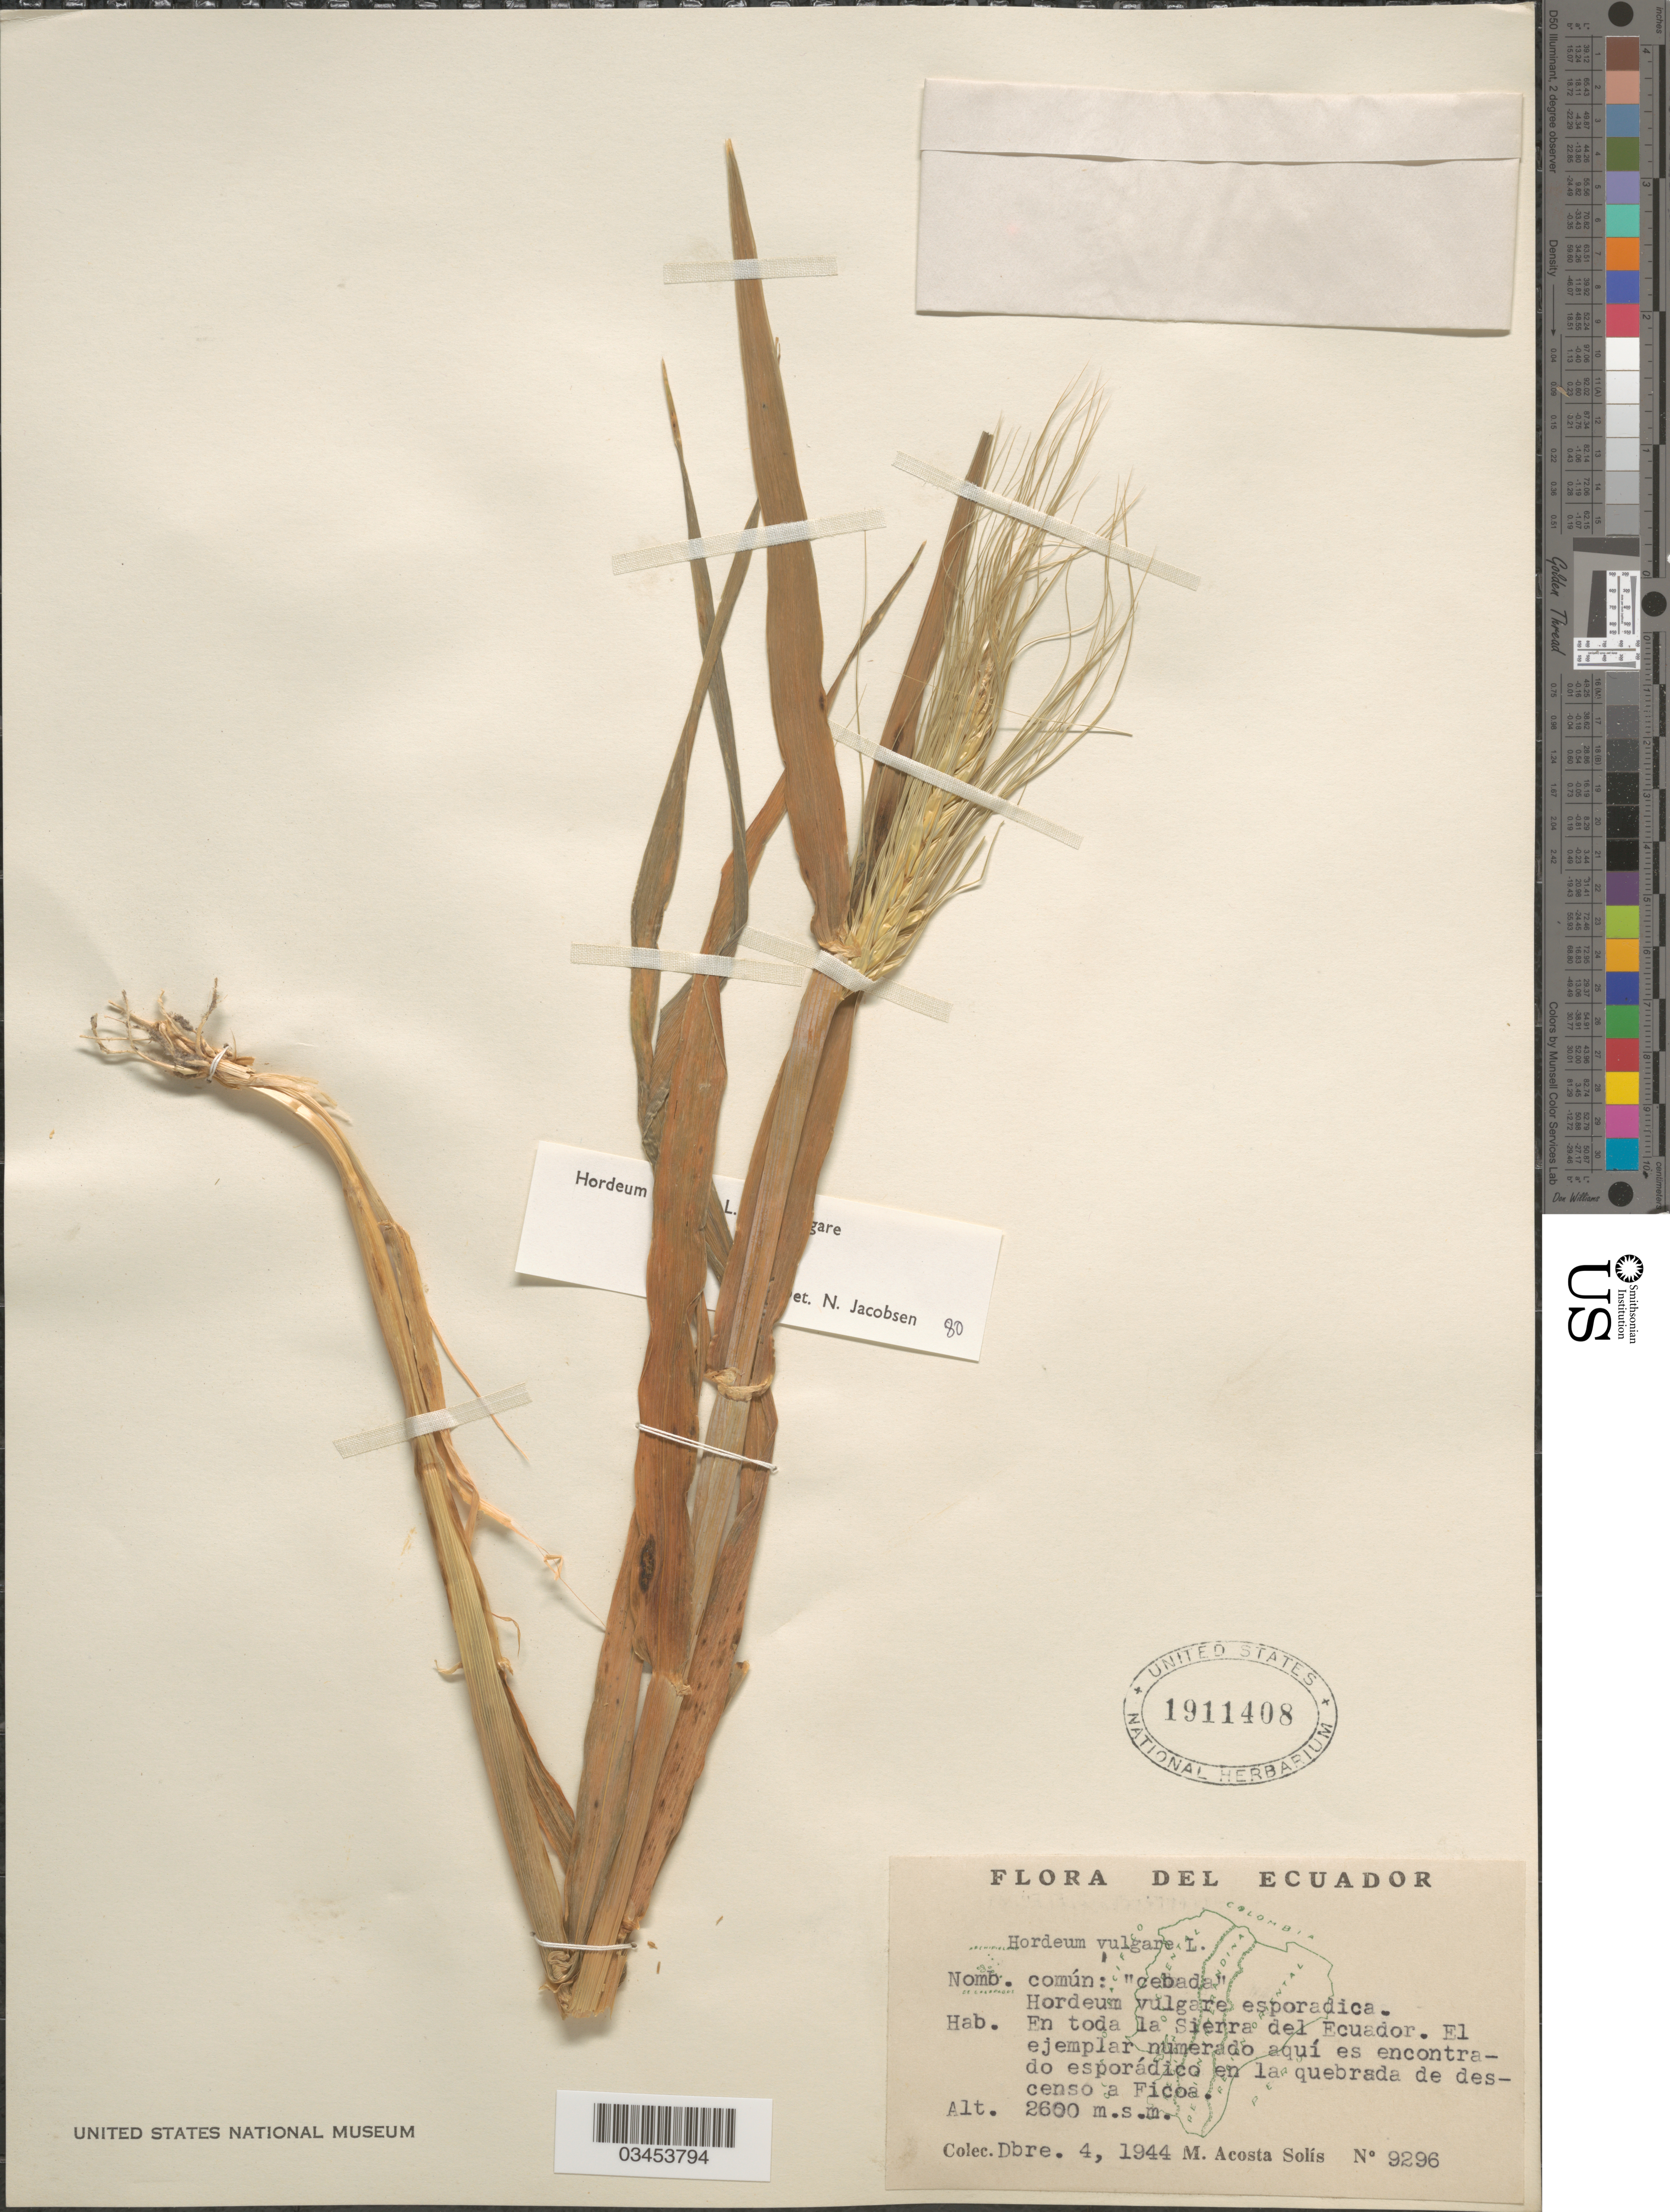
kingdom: Plantae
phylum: Tracheophyta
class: Liliopsida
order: Poales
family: Poaceae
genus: Hordeum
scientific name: Hordeum vulgare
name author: L.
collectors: M. Acosta Solis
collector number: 9296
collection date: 1944-12-04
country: Ecuador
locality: En toda la Sierra del Ecuador. El ejemplar numerado aquí es encontrado esporádico en la quebrada de descenso a Ficoa.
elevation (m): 2600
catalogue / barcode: US 1911408